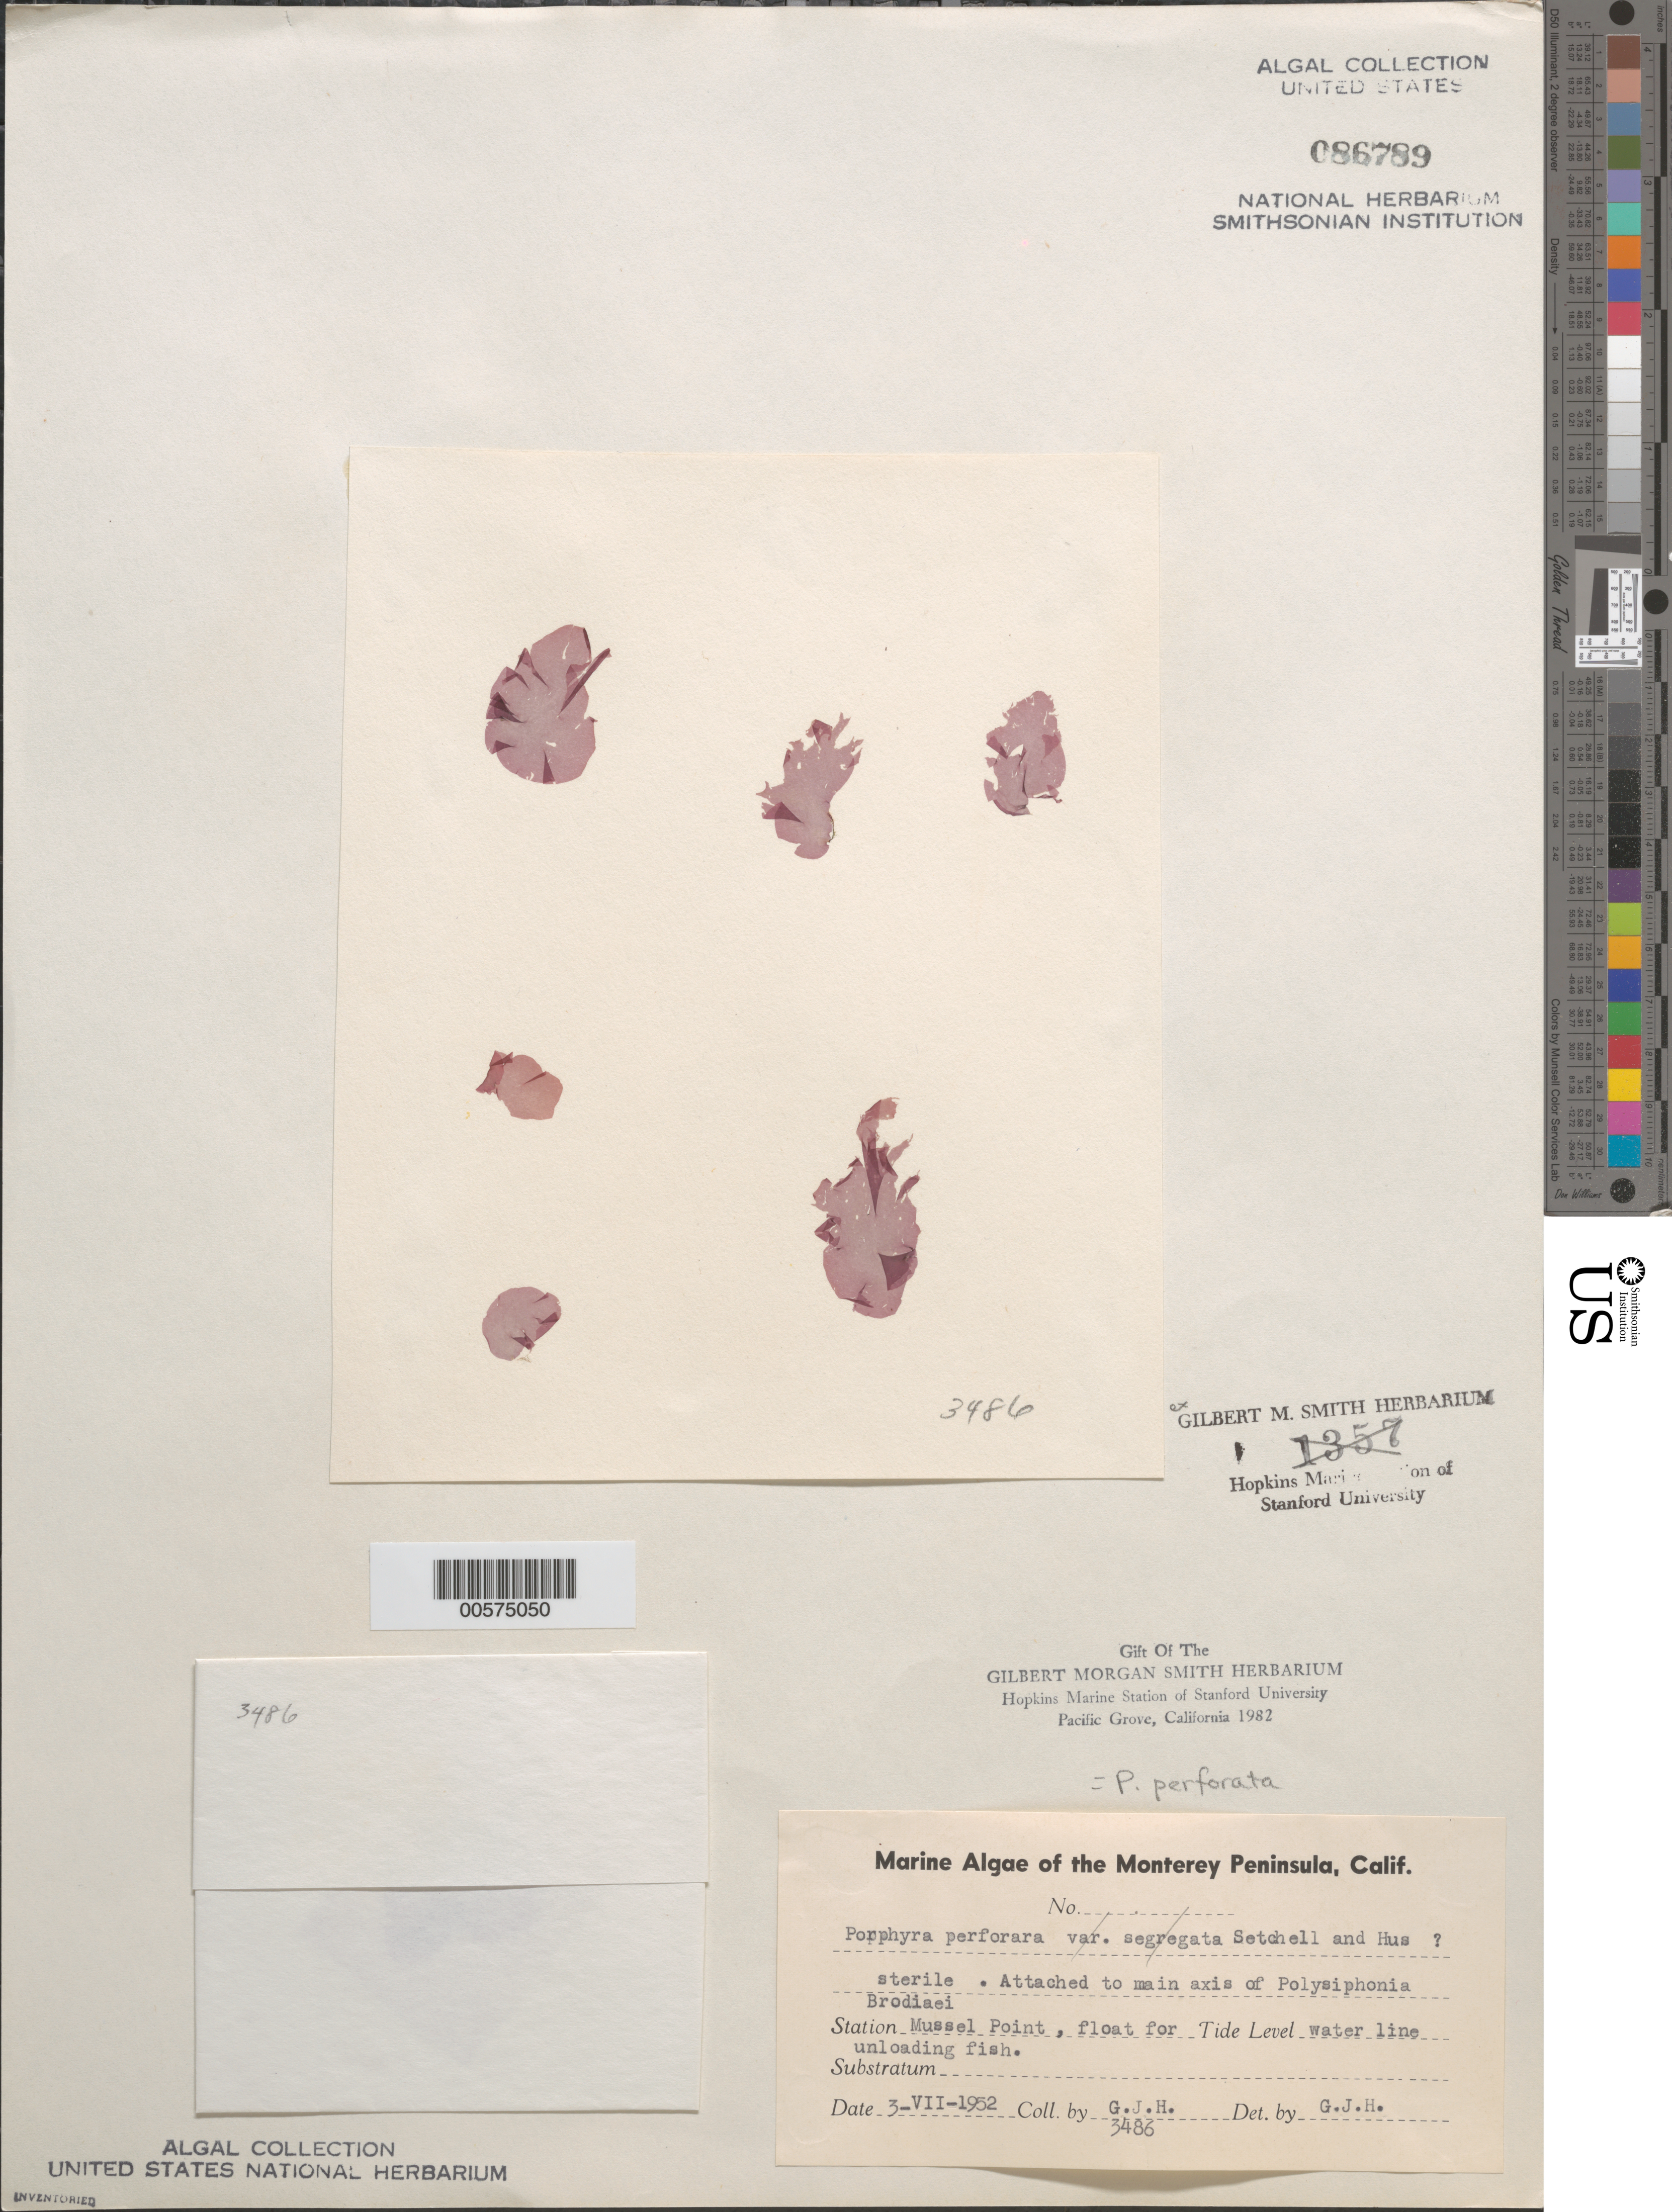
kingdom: Plantae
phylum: Rhodophyta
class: Bangiophyceae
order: Bangiales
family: Bangiaceae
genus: Pyropia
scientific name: Pyropia perforata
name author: (J. Agardh) S.C. Lindstrom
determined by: Algae name updating Project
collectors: G. Hollenberg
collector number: GJH 3486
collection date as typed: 03 Jul 1952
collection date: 1952-07-03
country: United States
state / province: California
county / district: Monterey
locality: Mussel Point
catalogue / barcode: US 86789